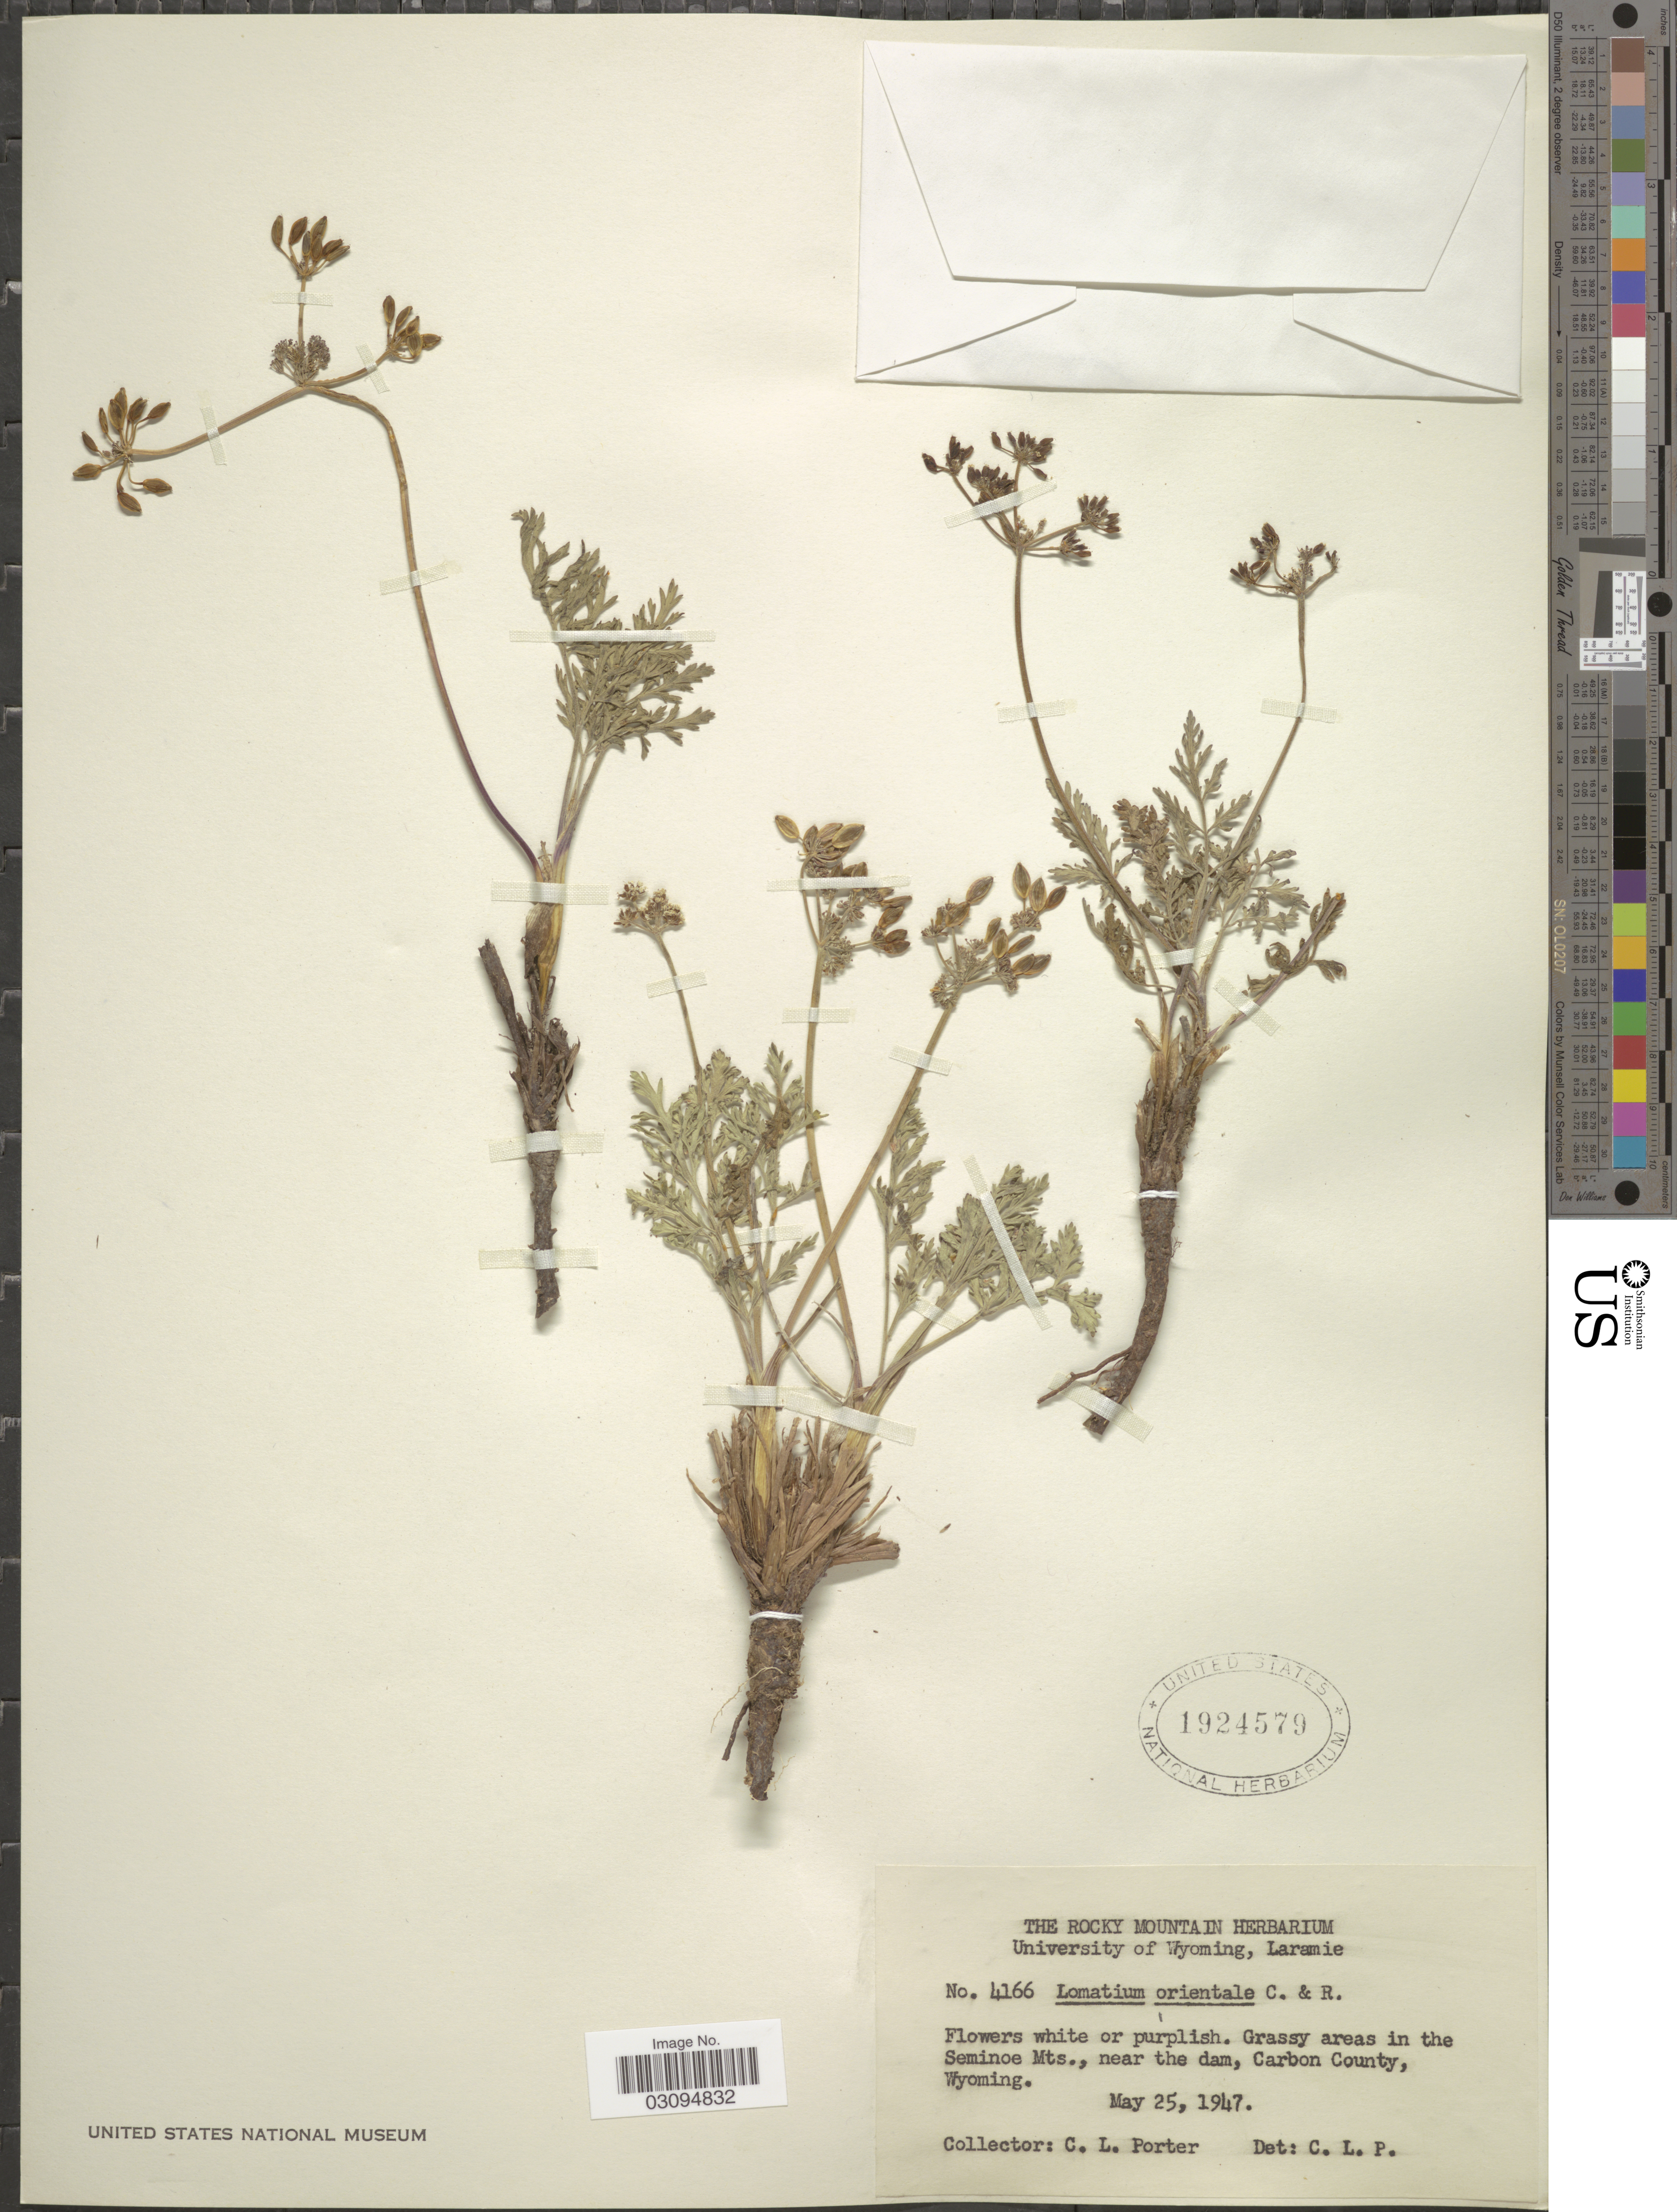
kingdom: Plantae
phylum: Tracheophyta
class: Magnoliopsida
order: Apiales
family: Apiaceae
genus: Lomatium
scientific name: Lomatium orientale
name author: J.M. Coult. & Rose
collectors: C. L. Porter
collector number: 4166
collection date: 1947-05-25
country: United States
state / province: Wyoming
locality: Grassy areas in the Seminoe Mts., near the dam, Carbon County.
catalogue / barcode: US 1924579